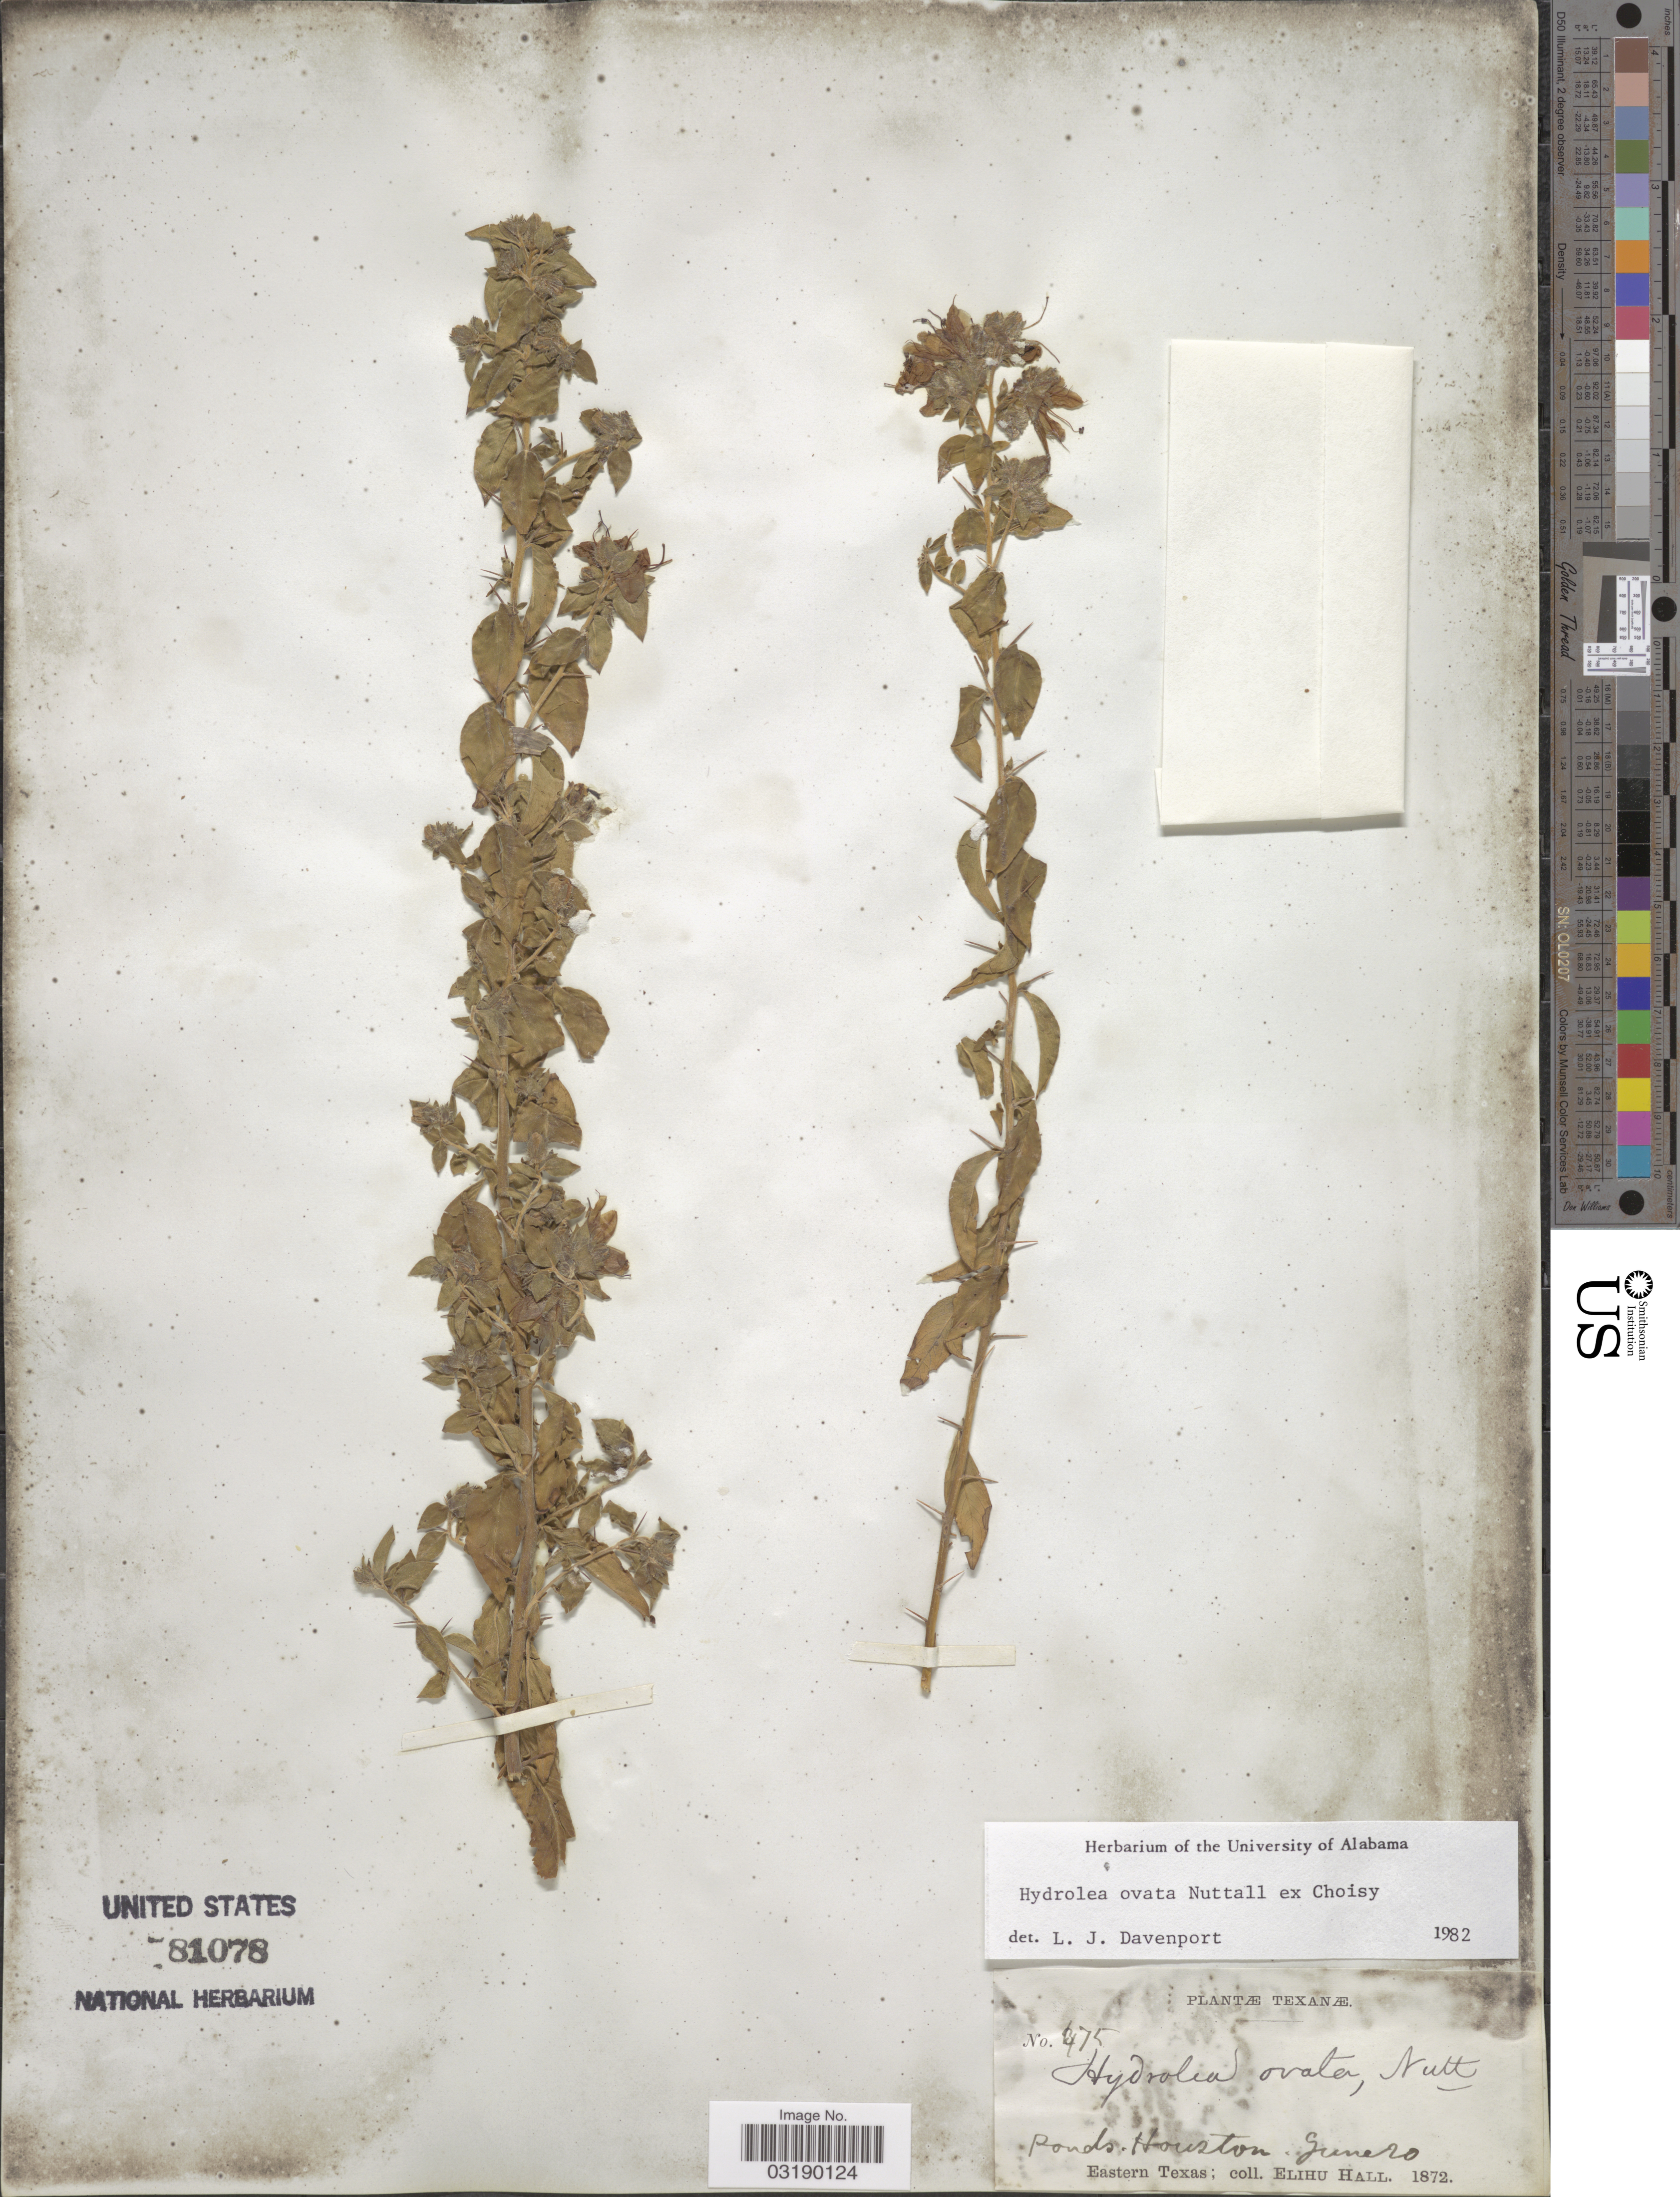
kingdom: Plantae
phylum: Tracheophyta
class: Magnoliopsida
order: Solanales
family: Hydroleaceae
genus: Hydrolea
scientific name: Hydrolea ovata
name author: Nutt. ex Choisy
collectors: E. Hall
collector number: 475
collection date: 1872-06-20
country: United States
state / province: Texas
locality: Ponds Houston. Eastern Texas.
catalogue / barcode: US 81078